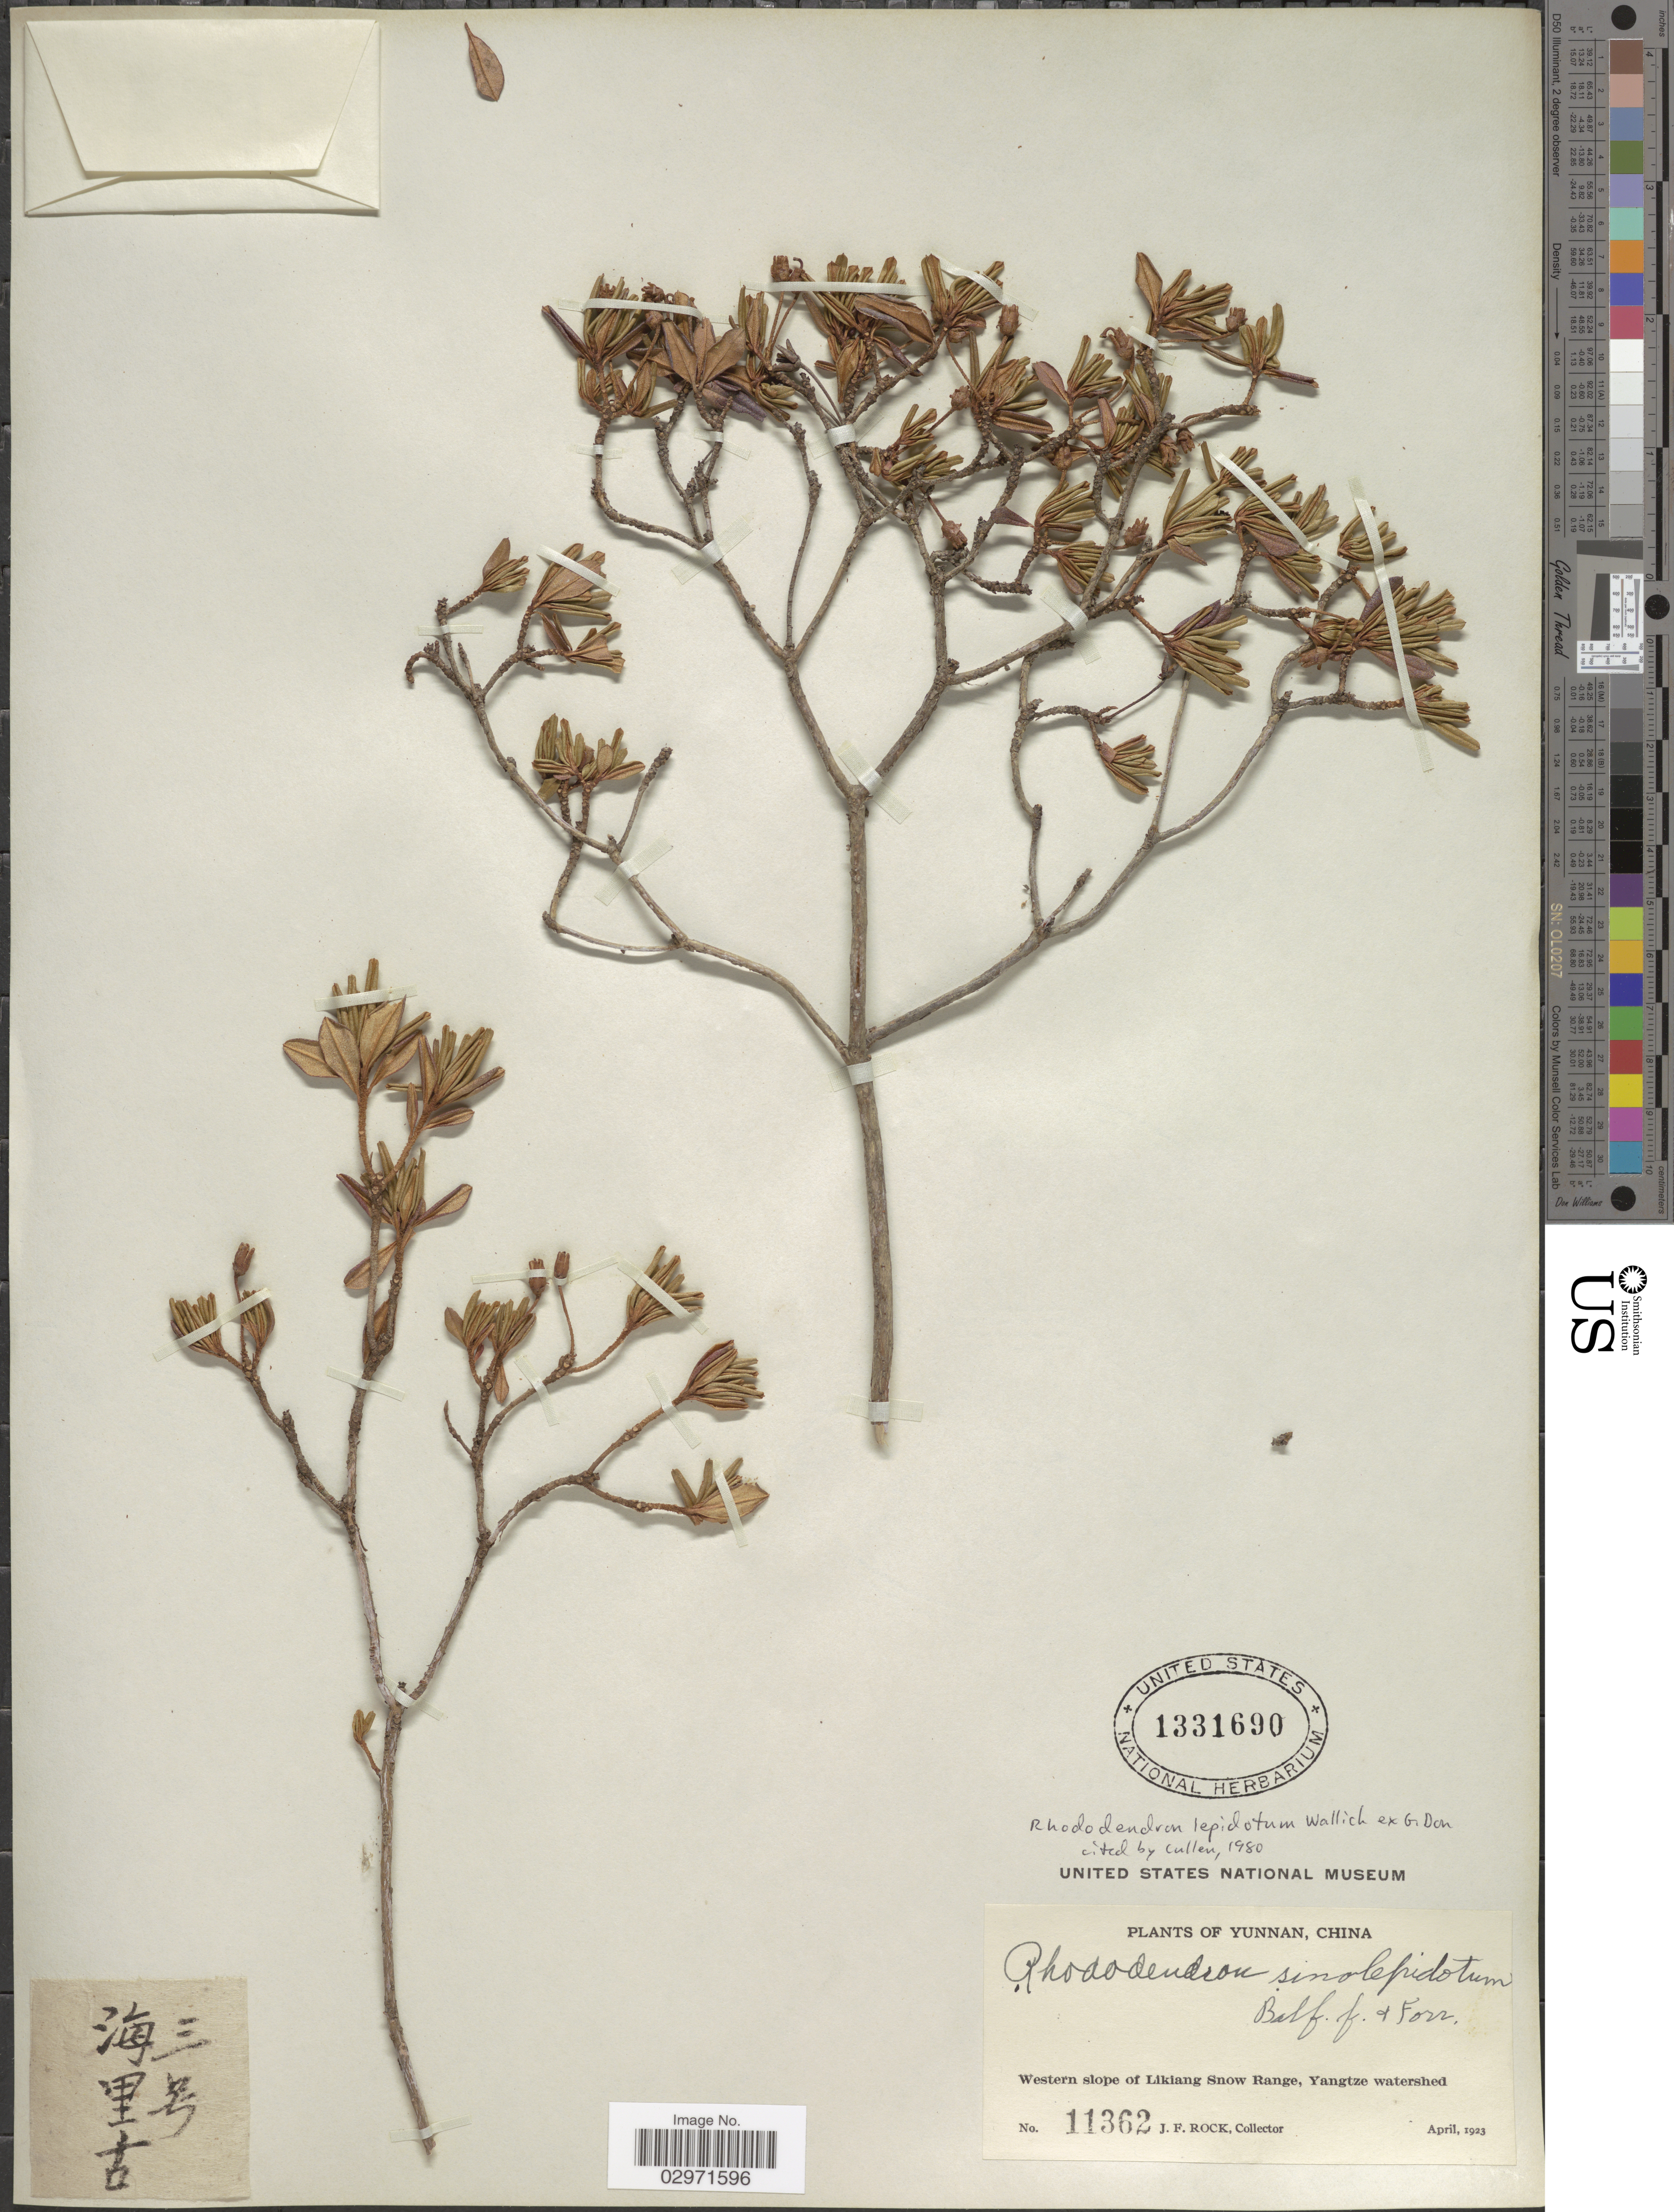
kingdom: Plantae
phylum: Tracheophyta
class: Magnoliopsida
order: Ericales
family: Ericaceae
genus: Rhododendron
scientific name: Rhododendron lepidotum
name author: Wall. ex G. Don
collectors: J. Rock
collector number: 11362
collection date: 1923-04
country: China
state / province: Yunnan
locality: Western slope of Likiang Snow Range, Yangtze watershed.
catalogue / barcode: US 1331690